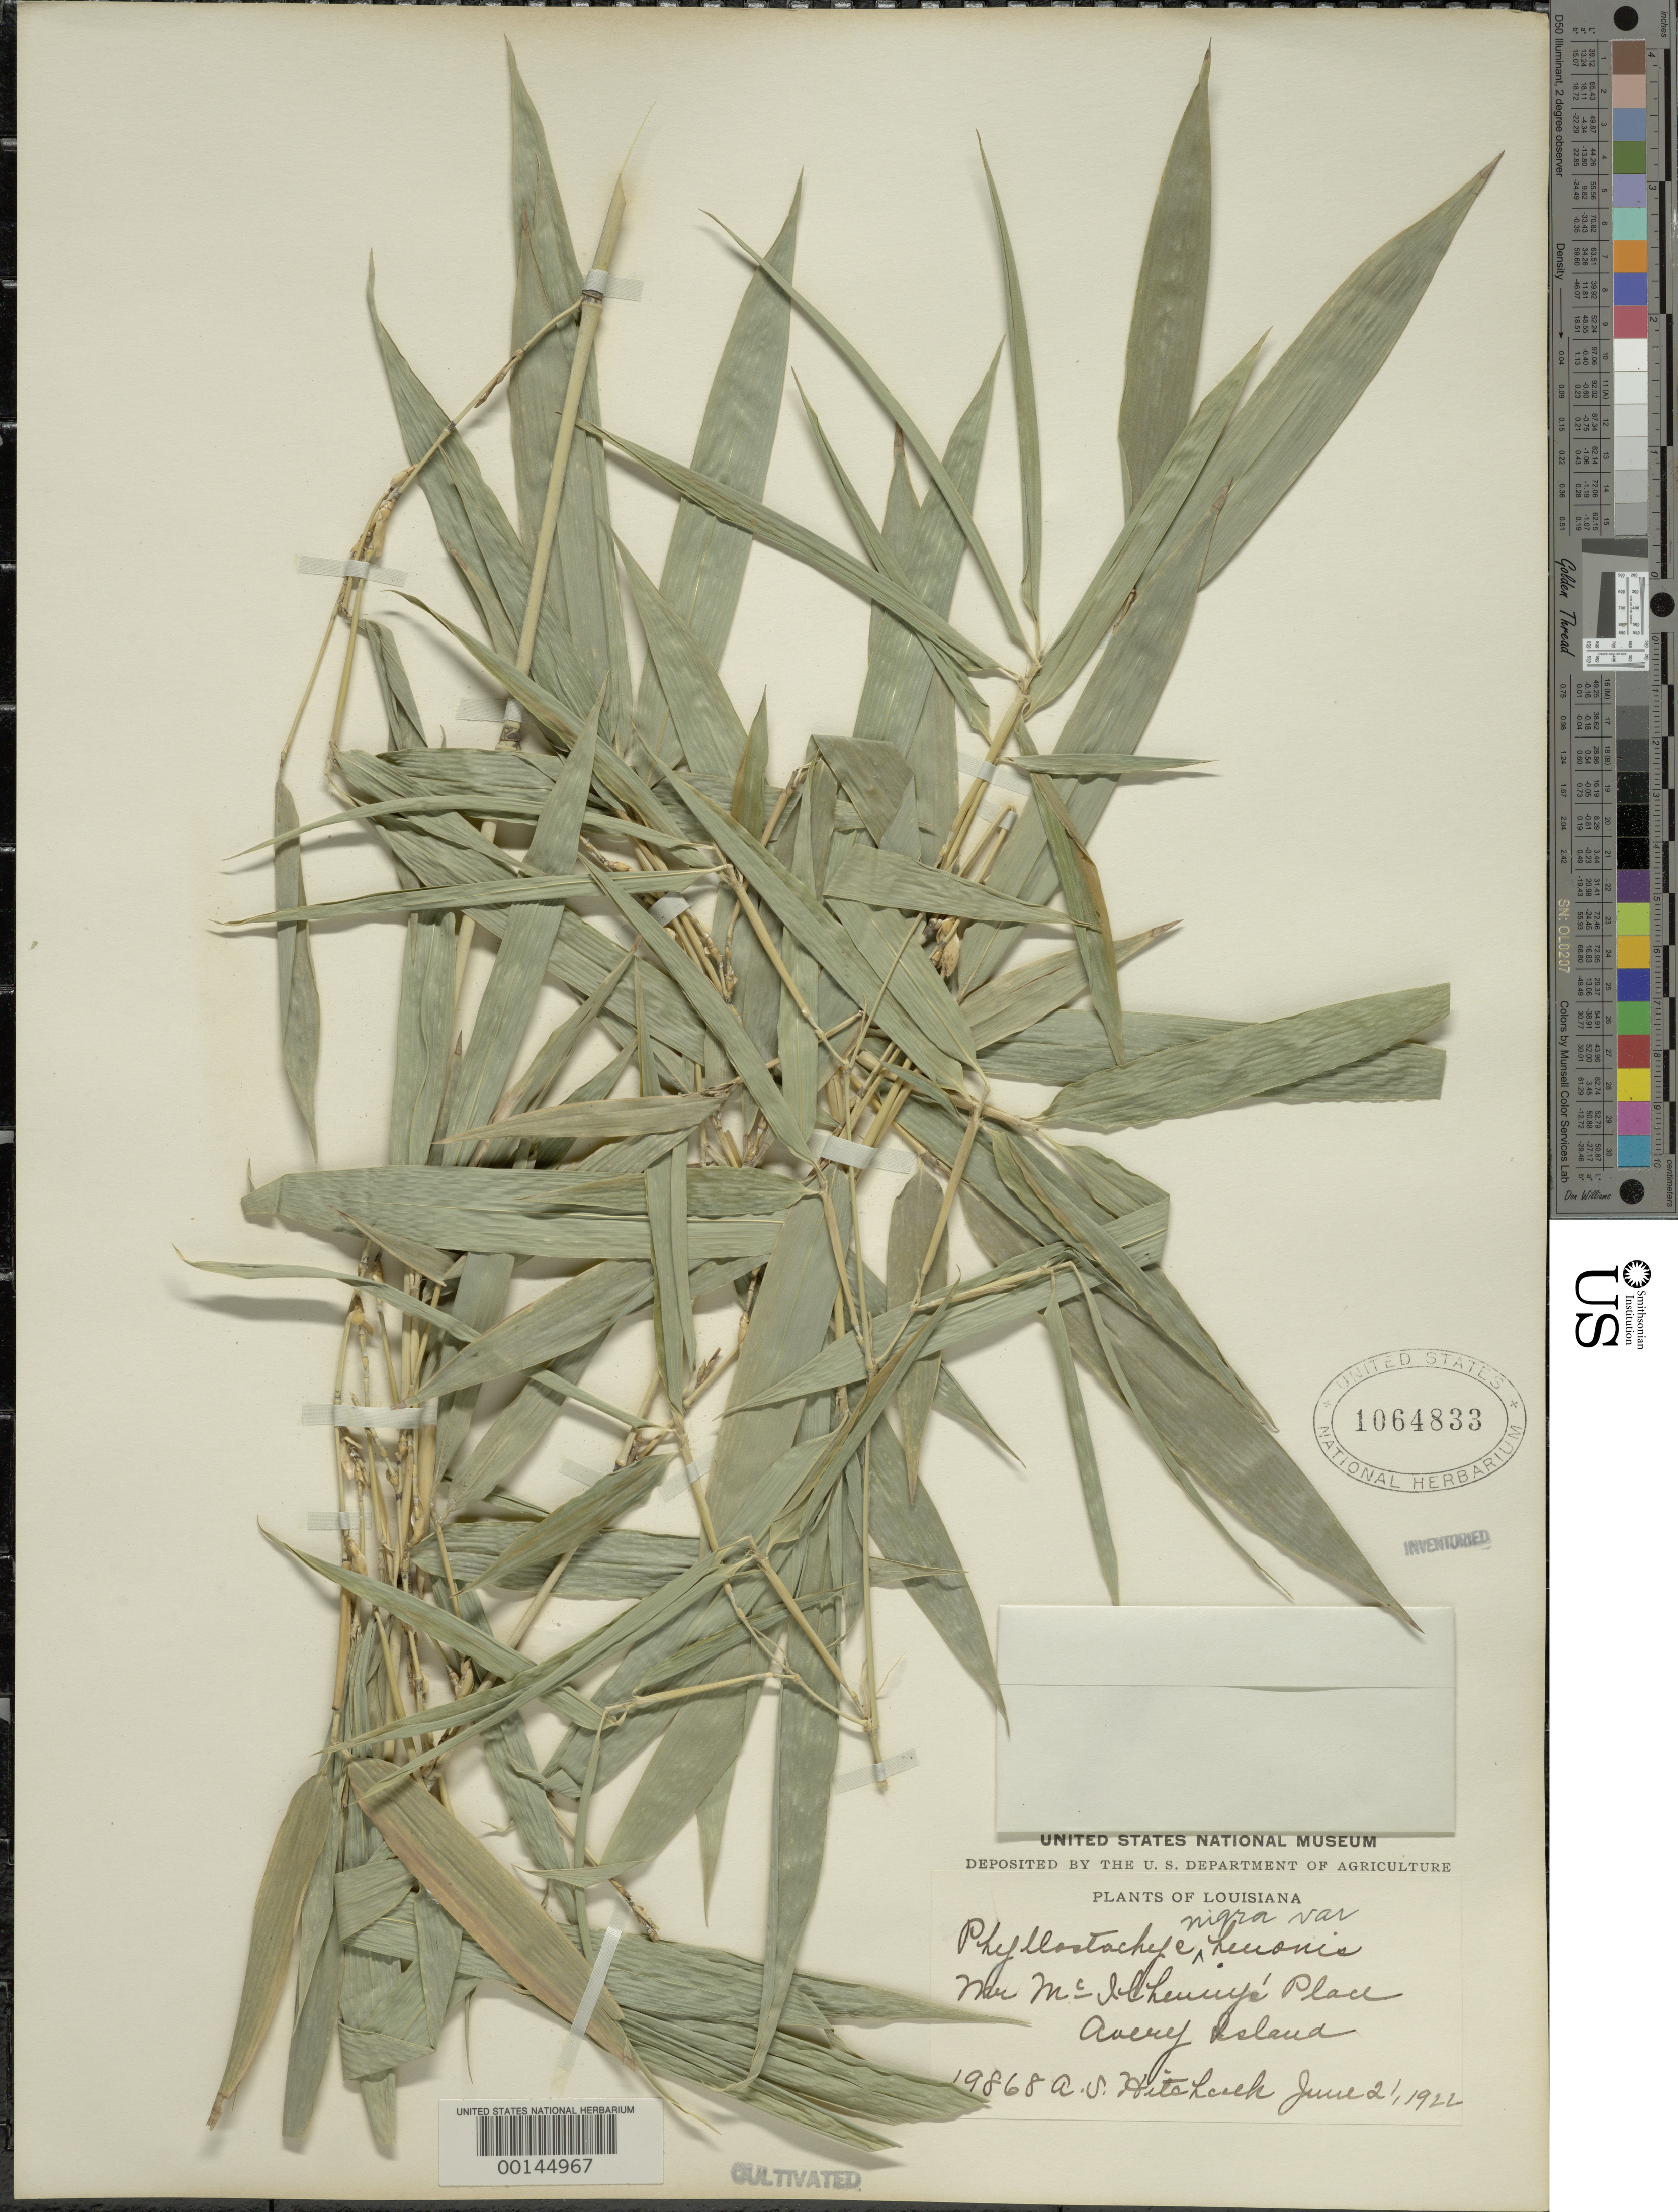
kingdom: Plantae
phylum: Tracheophyta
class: Liliopsida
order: Poales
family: Poaceae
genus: Phyllostachys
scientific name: Phyllostachys nigra var. henonis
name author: (Mitford) Stapf ex Rendle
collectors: A. S. Hitchcock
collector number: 19868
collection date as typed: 21 Jun 1922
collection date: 1922-06-21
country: United States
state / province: Louisiana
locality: Avery island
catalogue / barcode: US 1064833